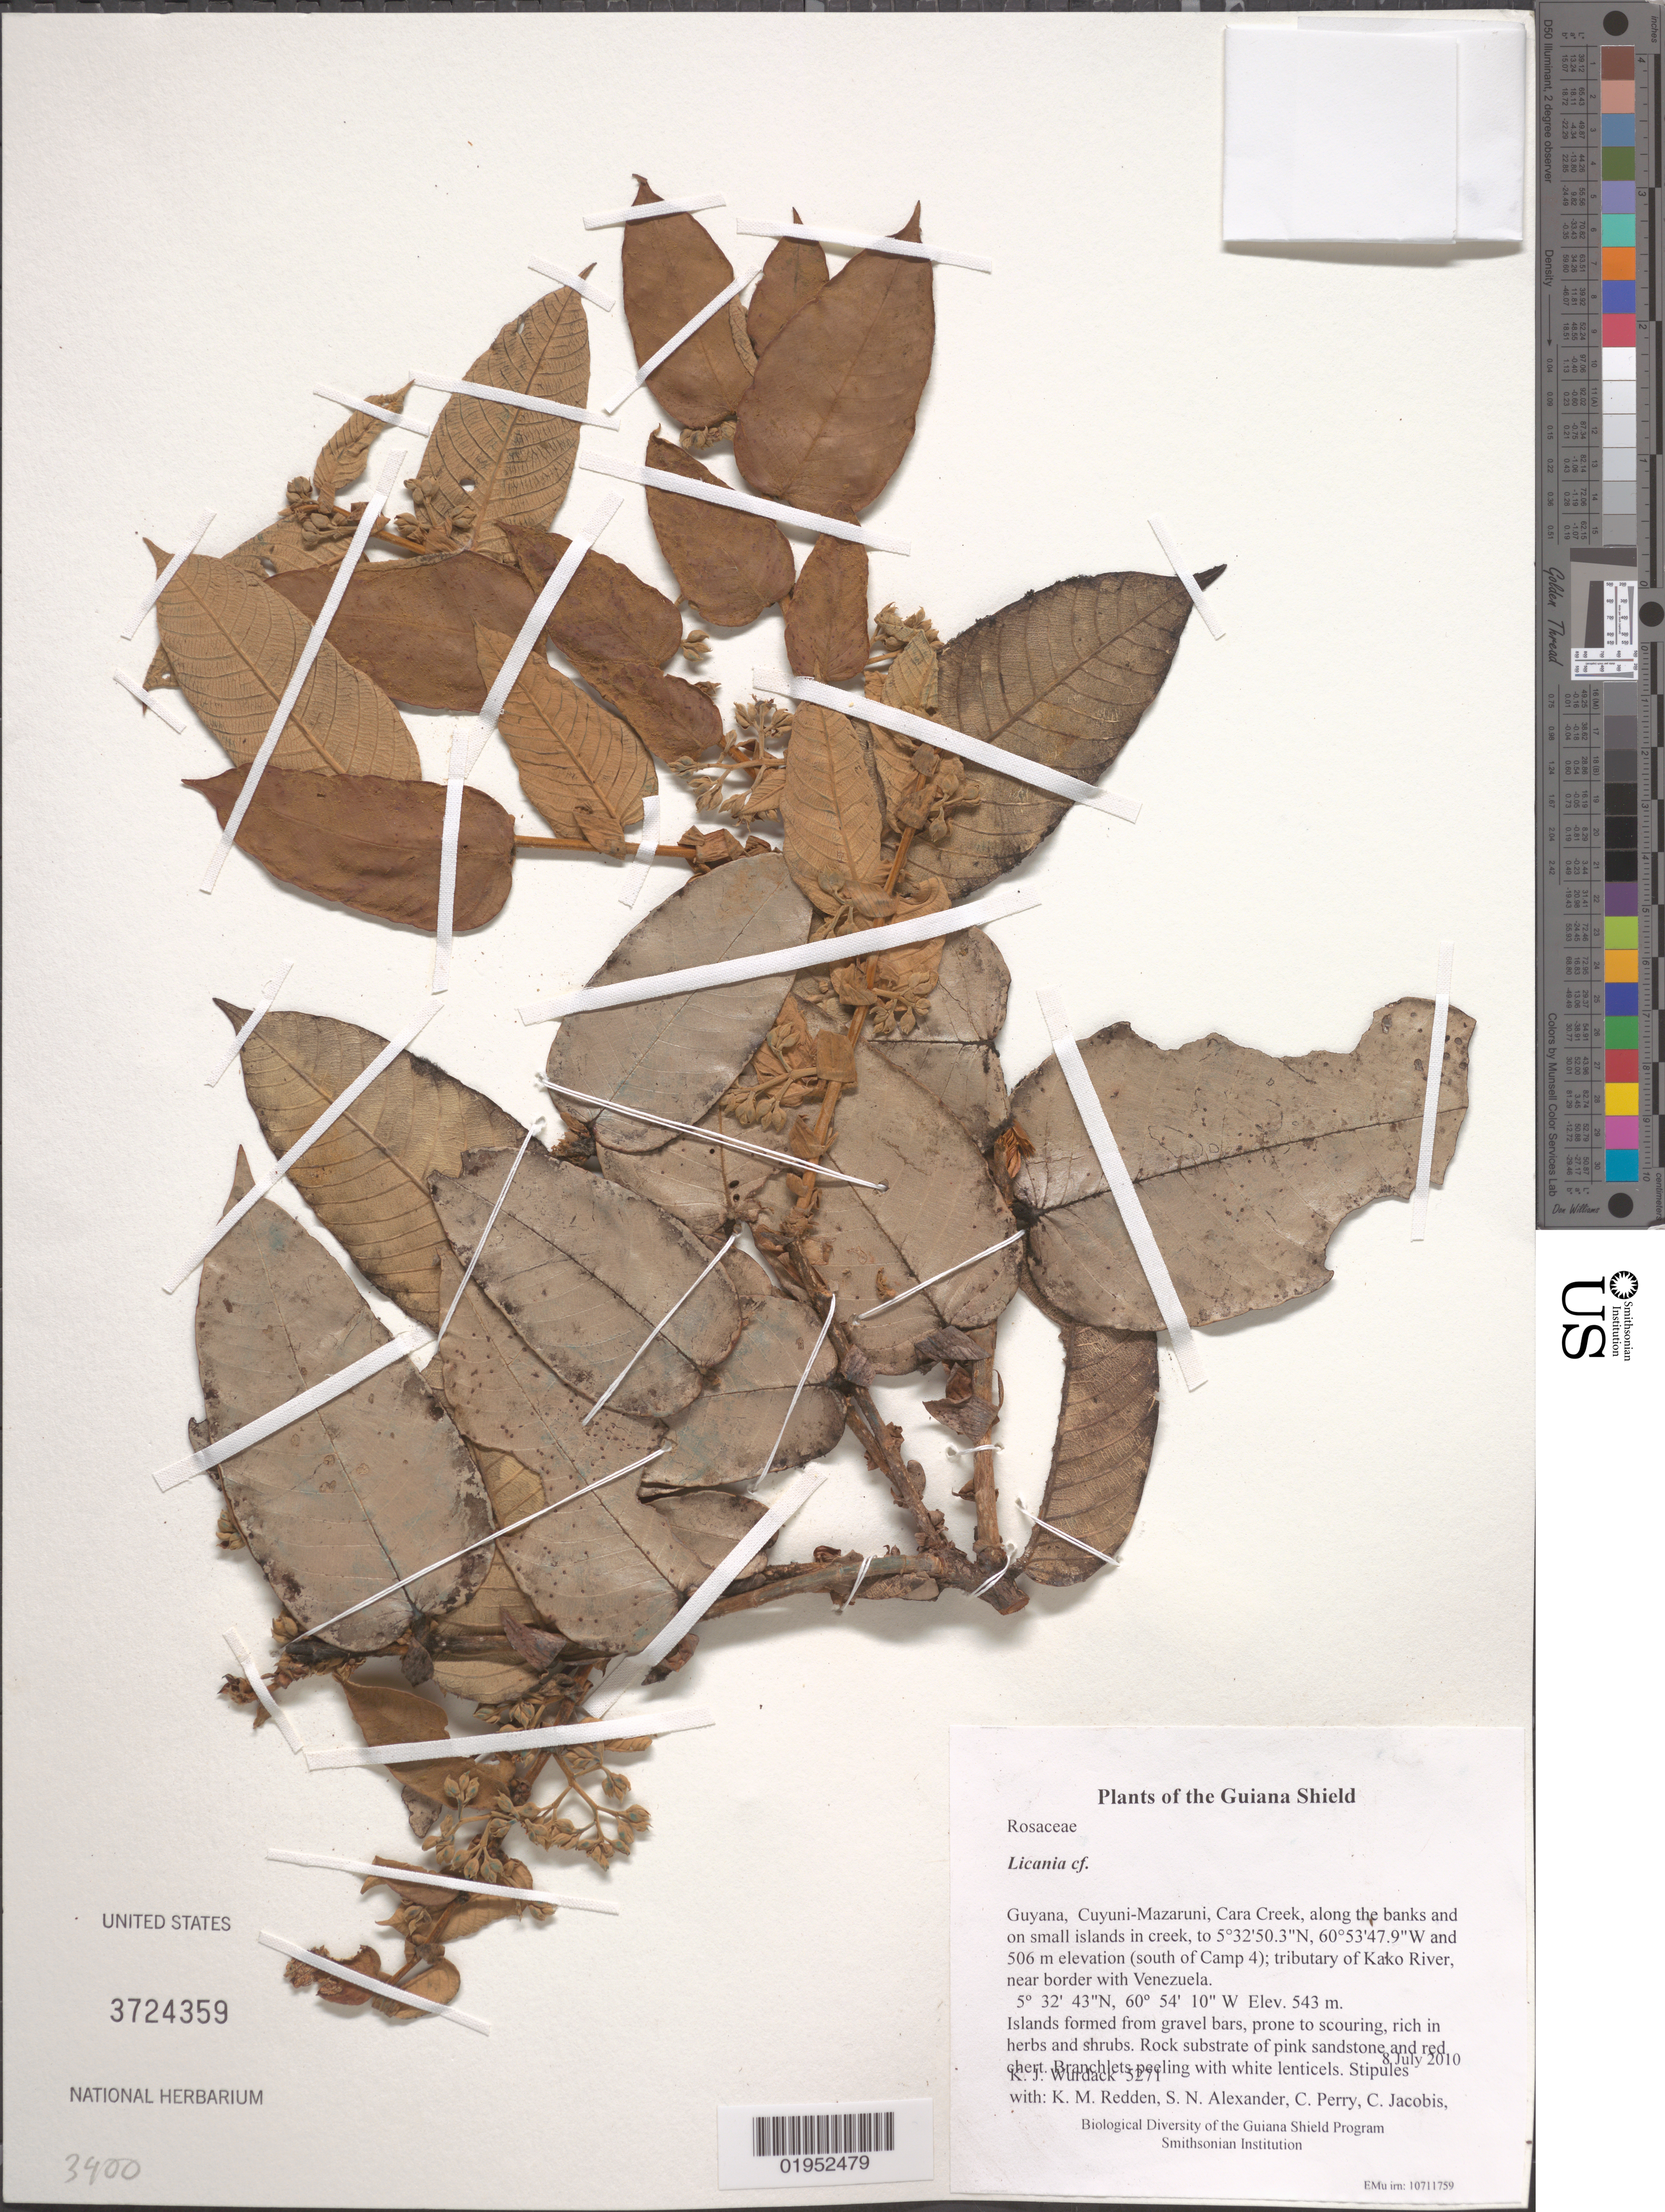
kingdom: Plantae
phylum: Tracheophyta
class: Magnoliopsida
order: Malpighiales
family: Chrysobalanaceae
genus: Licania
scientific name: Licania sp.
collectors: K. Wurdack, K. M. Redden, S. N. Alexander, C. Perry, C. Jacobis, D. Hunter, V. Roland & H. Hunter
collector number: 5271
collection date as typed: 8 July 2010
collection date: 2010-07-08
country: Guyana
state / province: Cuyuni-Mazaruni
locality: Cara Creek, along the banks and on small islands in creek, to 5°32'50.3"N, 60°53'47.9"W and 506 m elevation (south of Camp 4); tributary of Kako River, near border with Venezuela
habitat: Islands formed from gravel bars, prone to scouring, rich in herbs and shrubs. Rock substrate of pink sandstone and red chert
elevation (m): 543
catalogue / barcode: US 3724359